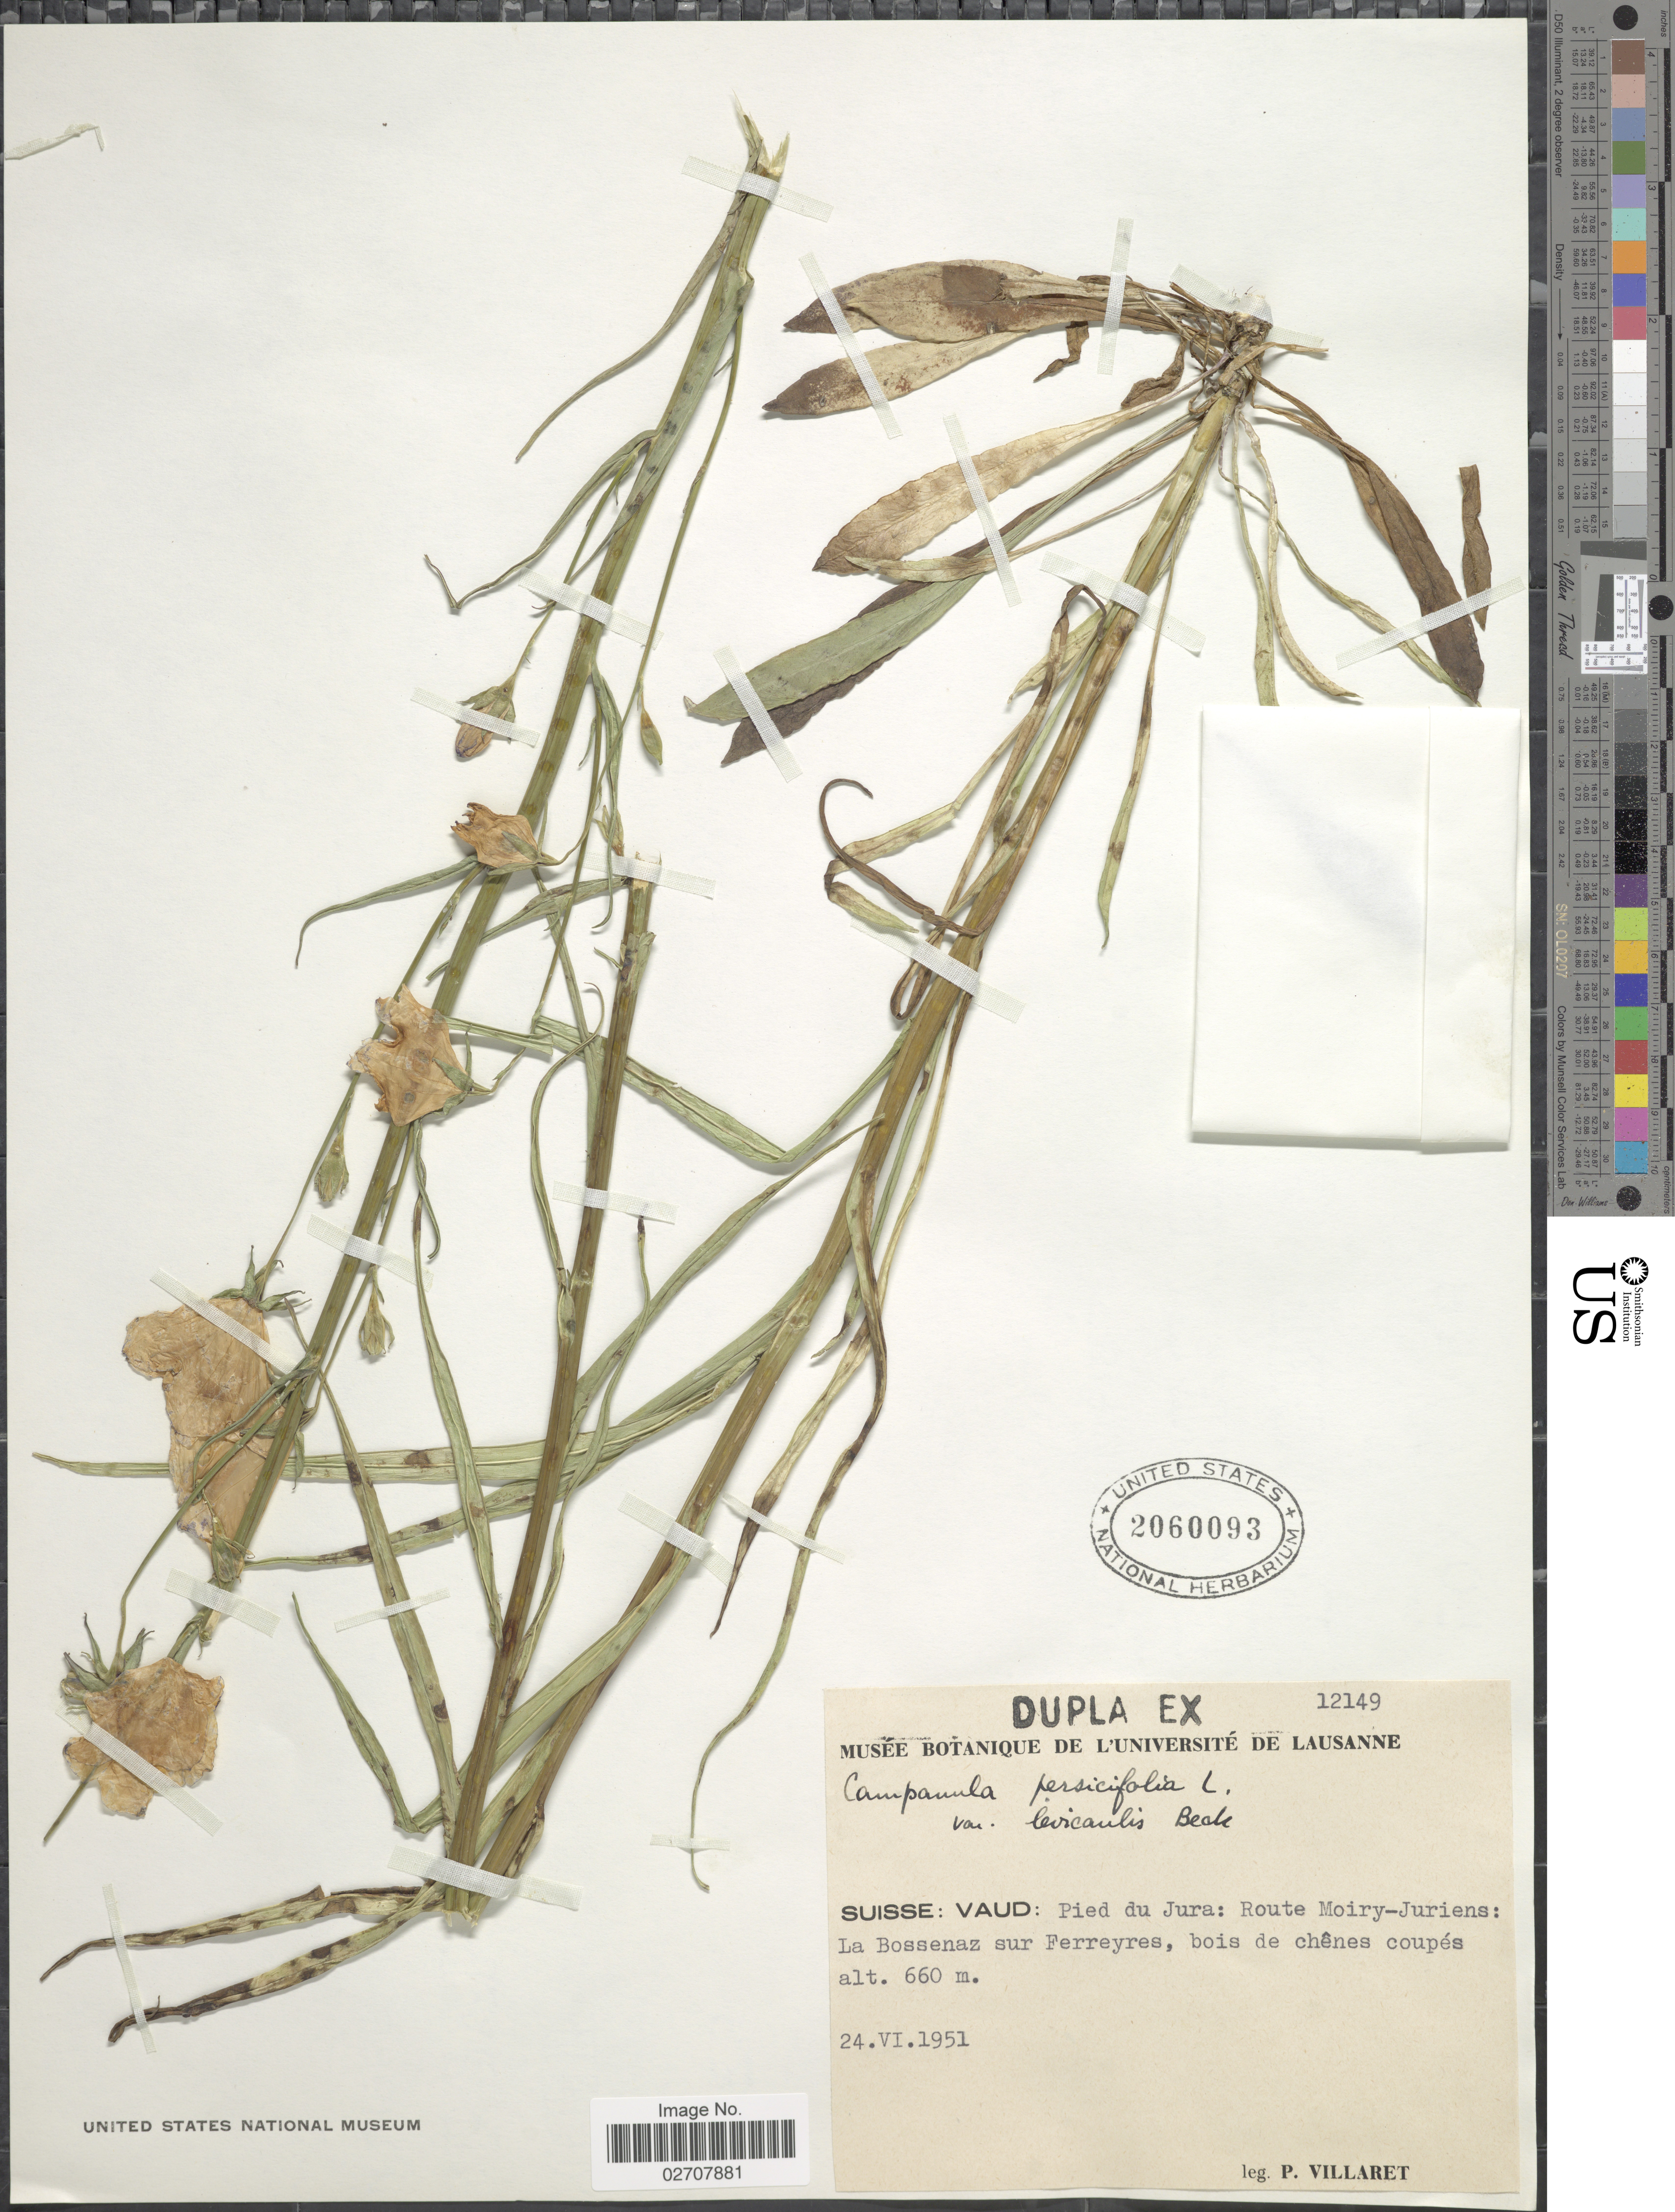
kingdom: Plantae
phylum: Tracheophyta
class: Magnoliopsida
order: Asterales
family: Campanulaceae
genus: Campanula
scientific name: Campanula persicifolia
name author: L.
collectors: P. Villaret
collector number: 12149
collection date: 1951-06-24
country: Switzerland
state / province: Vaud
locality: Suisse: Pied du Jura: Route Moiry-Juriens: La Bossenaz sur Ferreyres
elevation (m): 660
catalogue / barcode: US 2060093